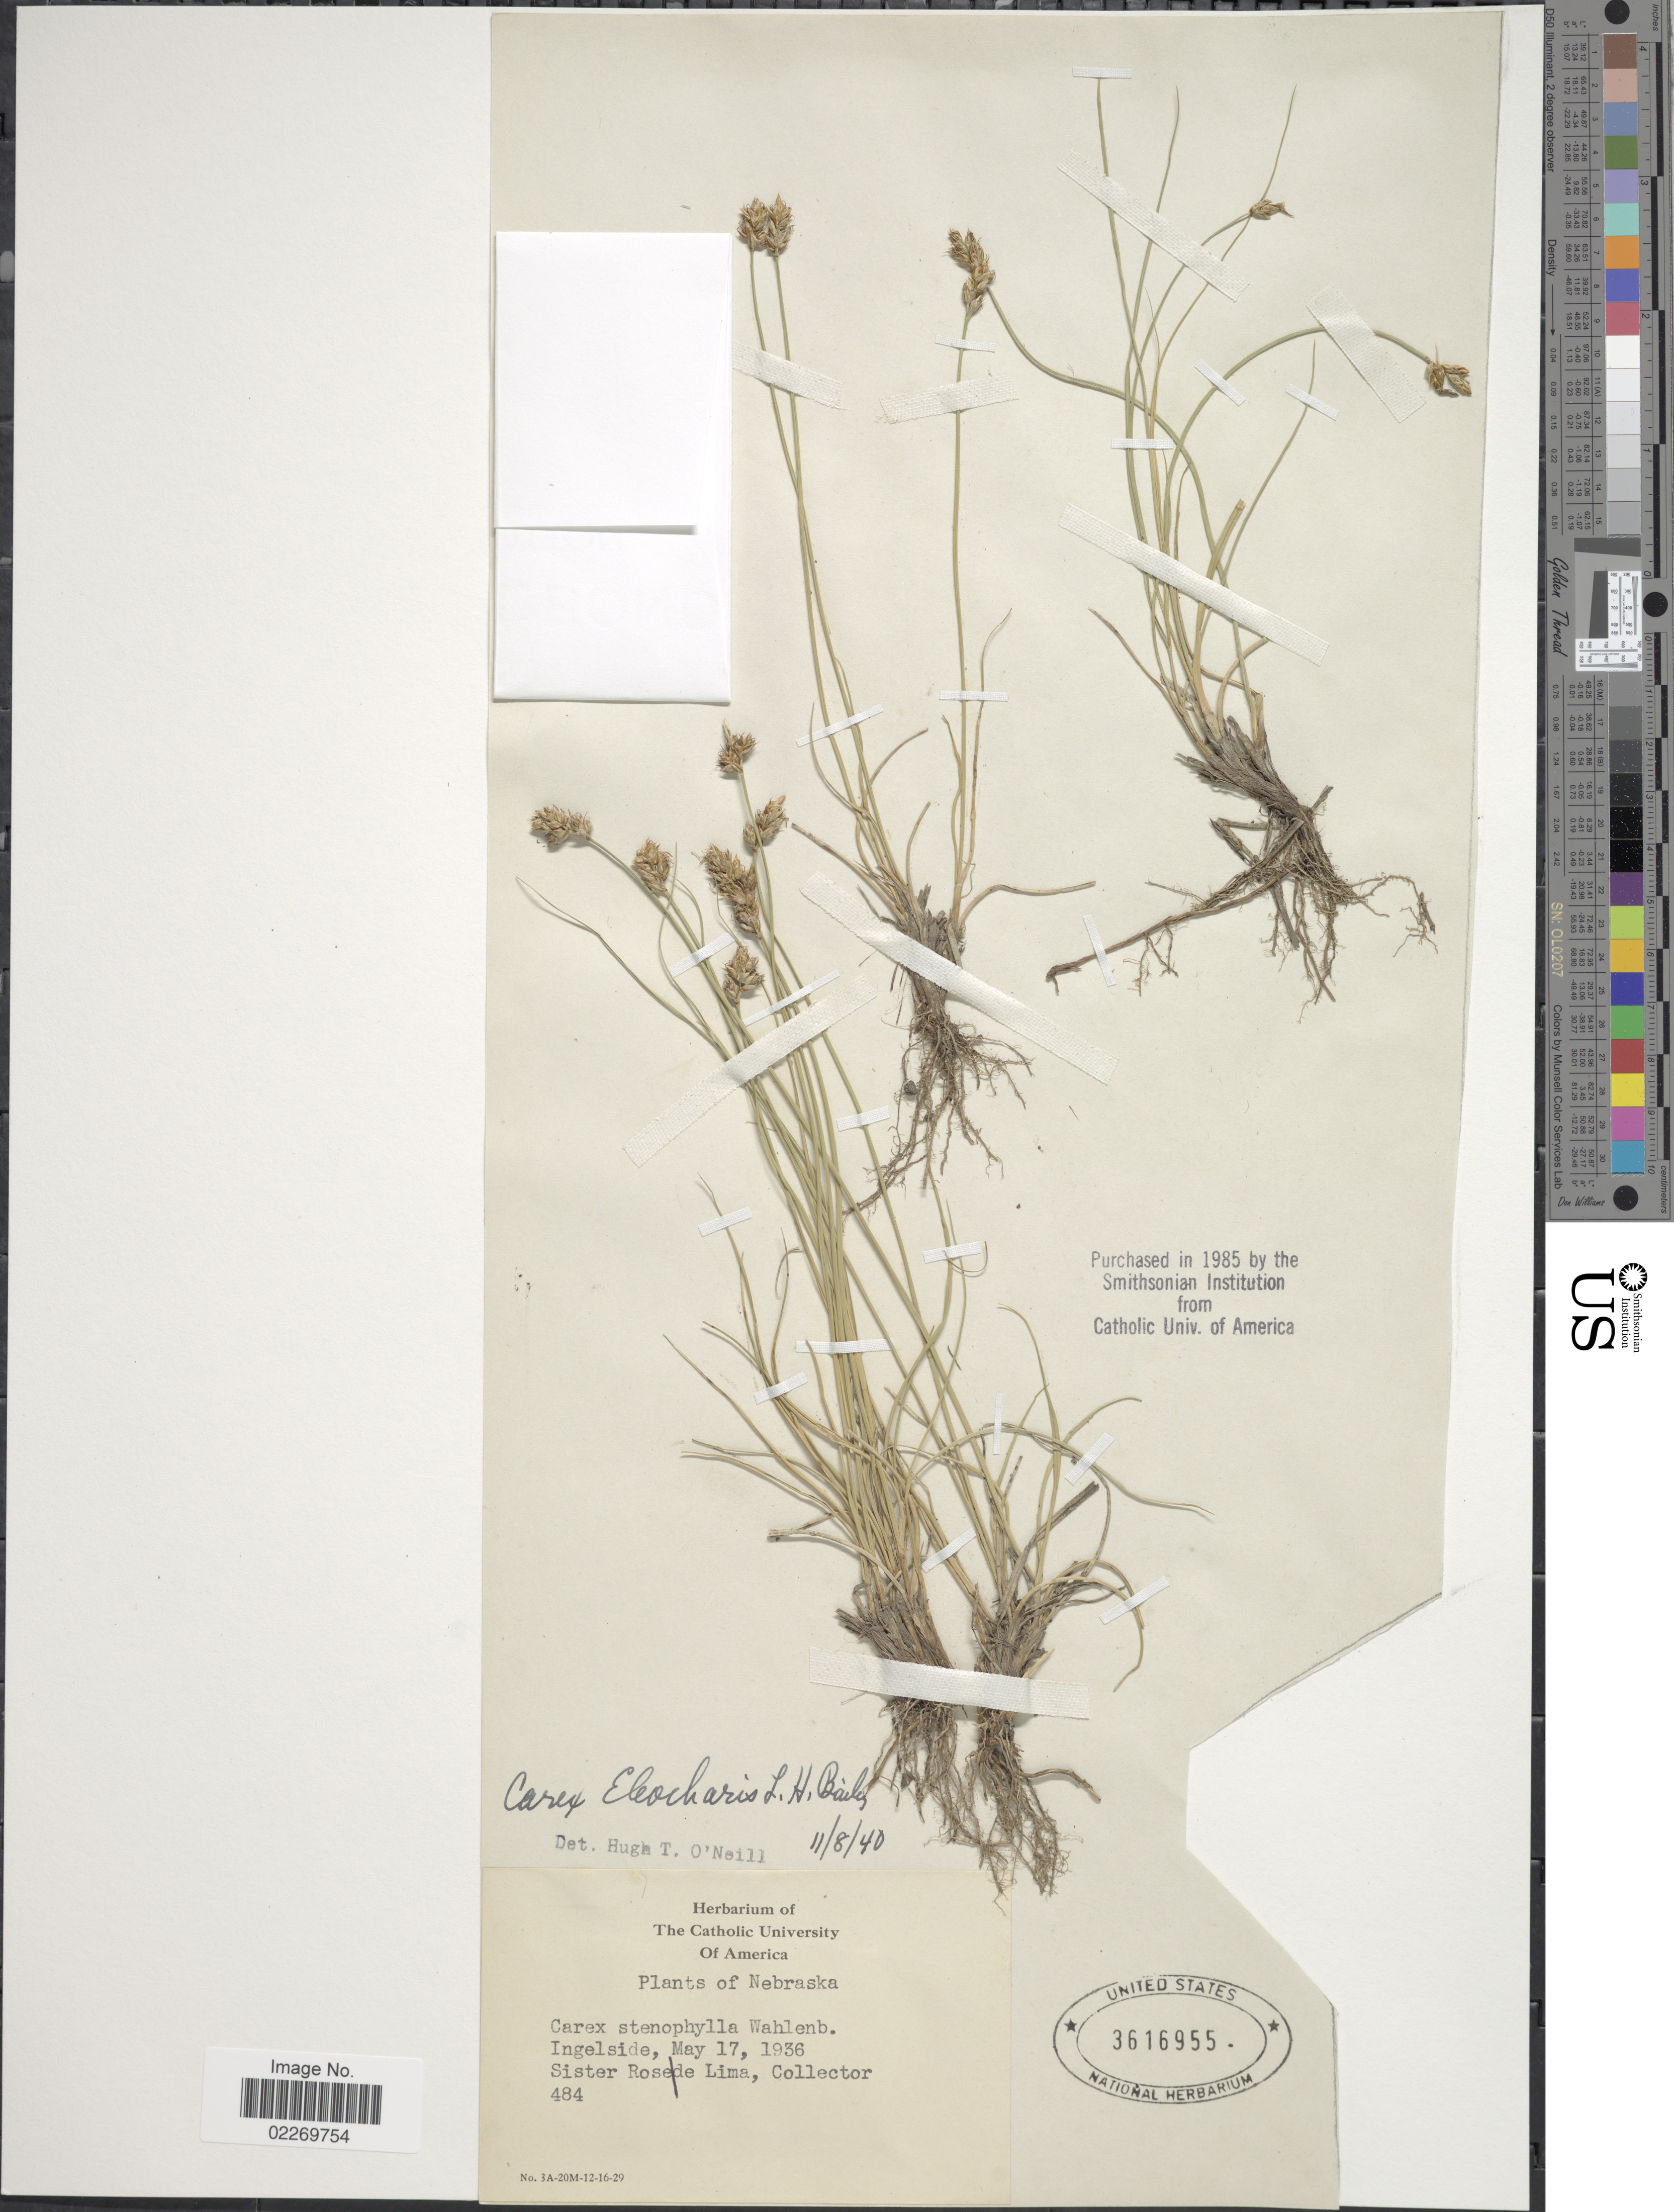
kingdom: Plantae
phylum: Tracheophyta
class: Liliopsida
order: Poales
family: Cyperaceae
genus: Carex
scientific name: Carex eleocharis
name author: L.H. Bailey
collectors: R. Lima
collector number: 484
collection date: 1936-05-17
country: United States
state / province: Nebraska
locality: Ingelside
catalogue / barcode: US 3616955